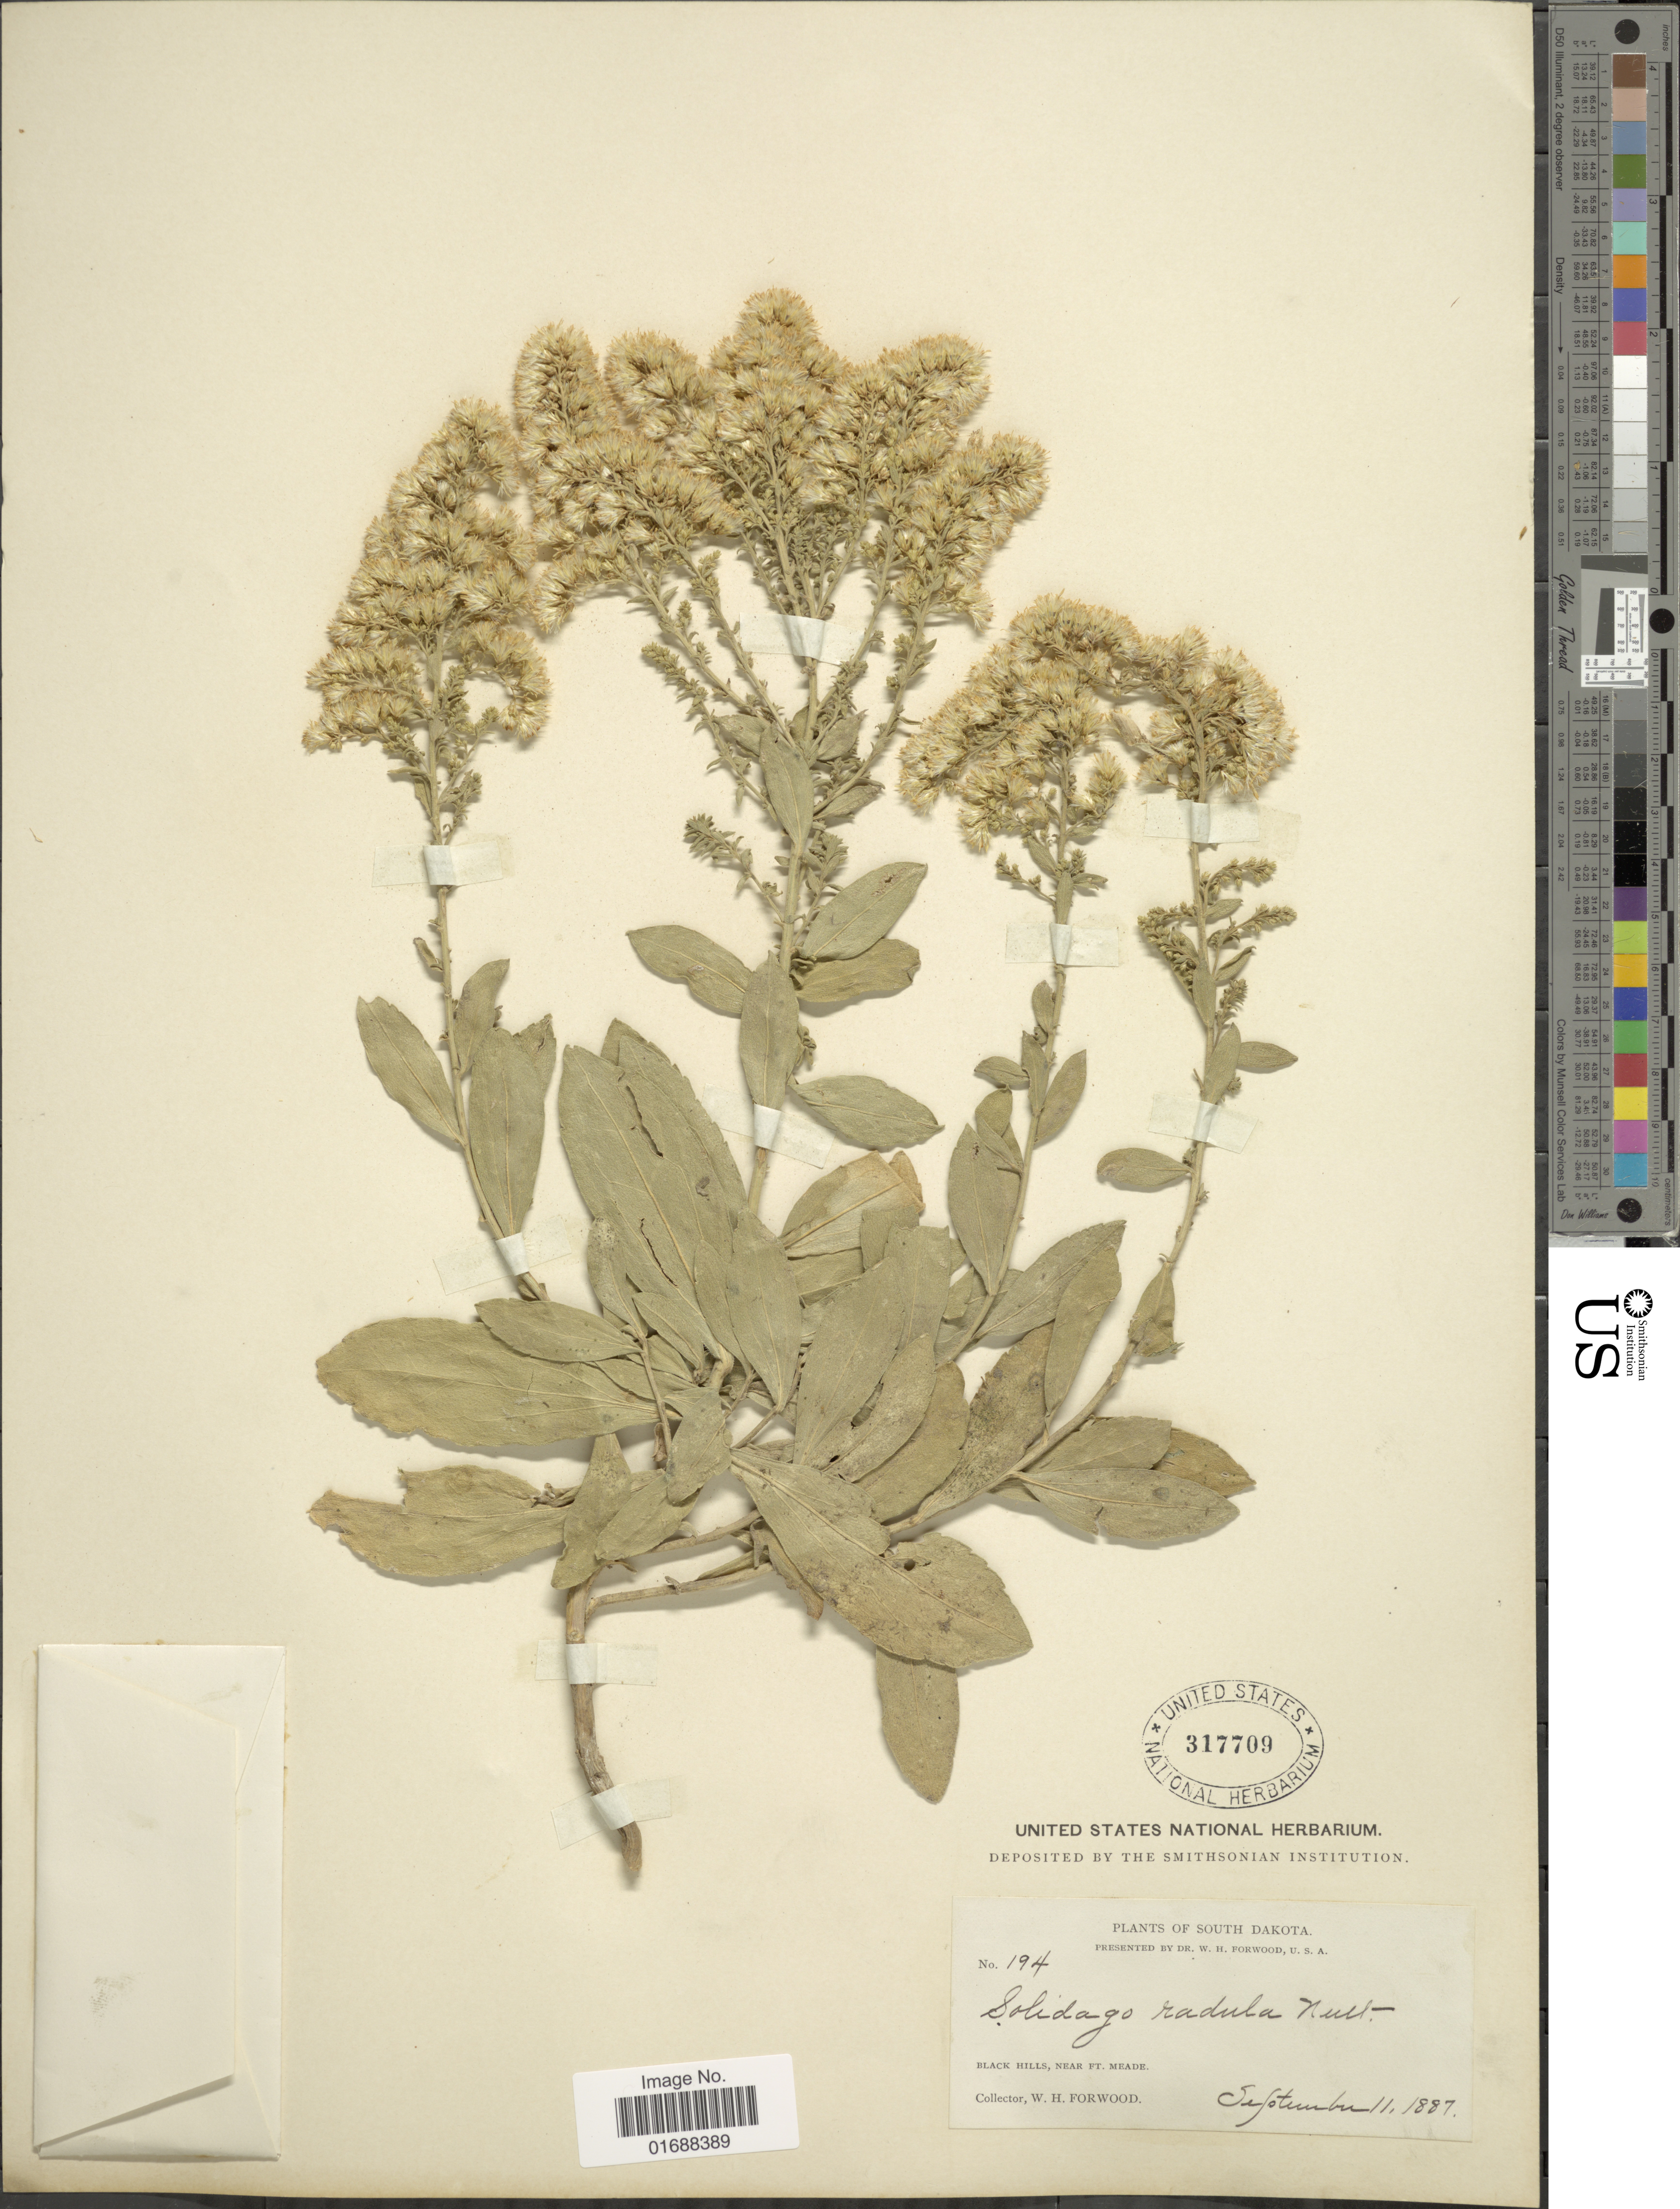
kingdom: Plantae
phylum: Tracheophyta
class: Magnoliopsida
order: Asterales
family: Asteraceae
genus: Solidago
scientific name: Solidago mollis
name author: Bartl.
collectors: W. Forwood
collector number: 194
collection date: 1887-09-11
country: United States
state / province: South Dakota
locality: Balck Hills, near Ft. Meade.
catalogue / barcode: US 317709